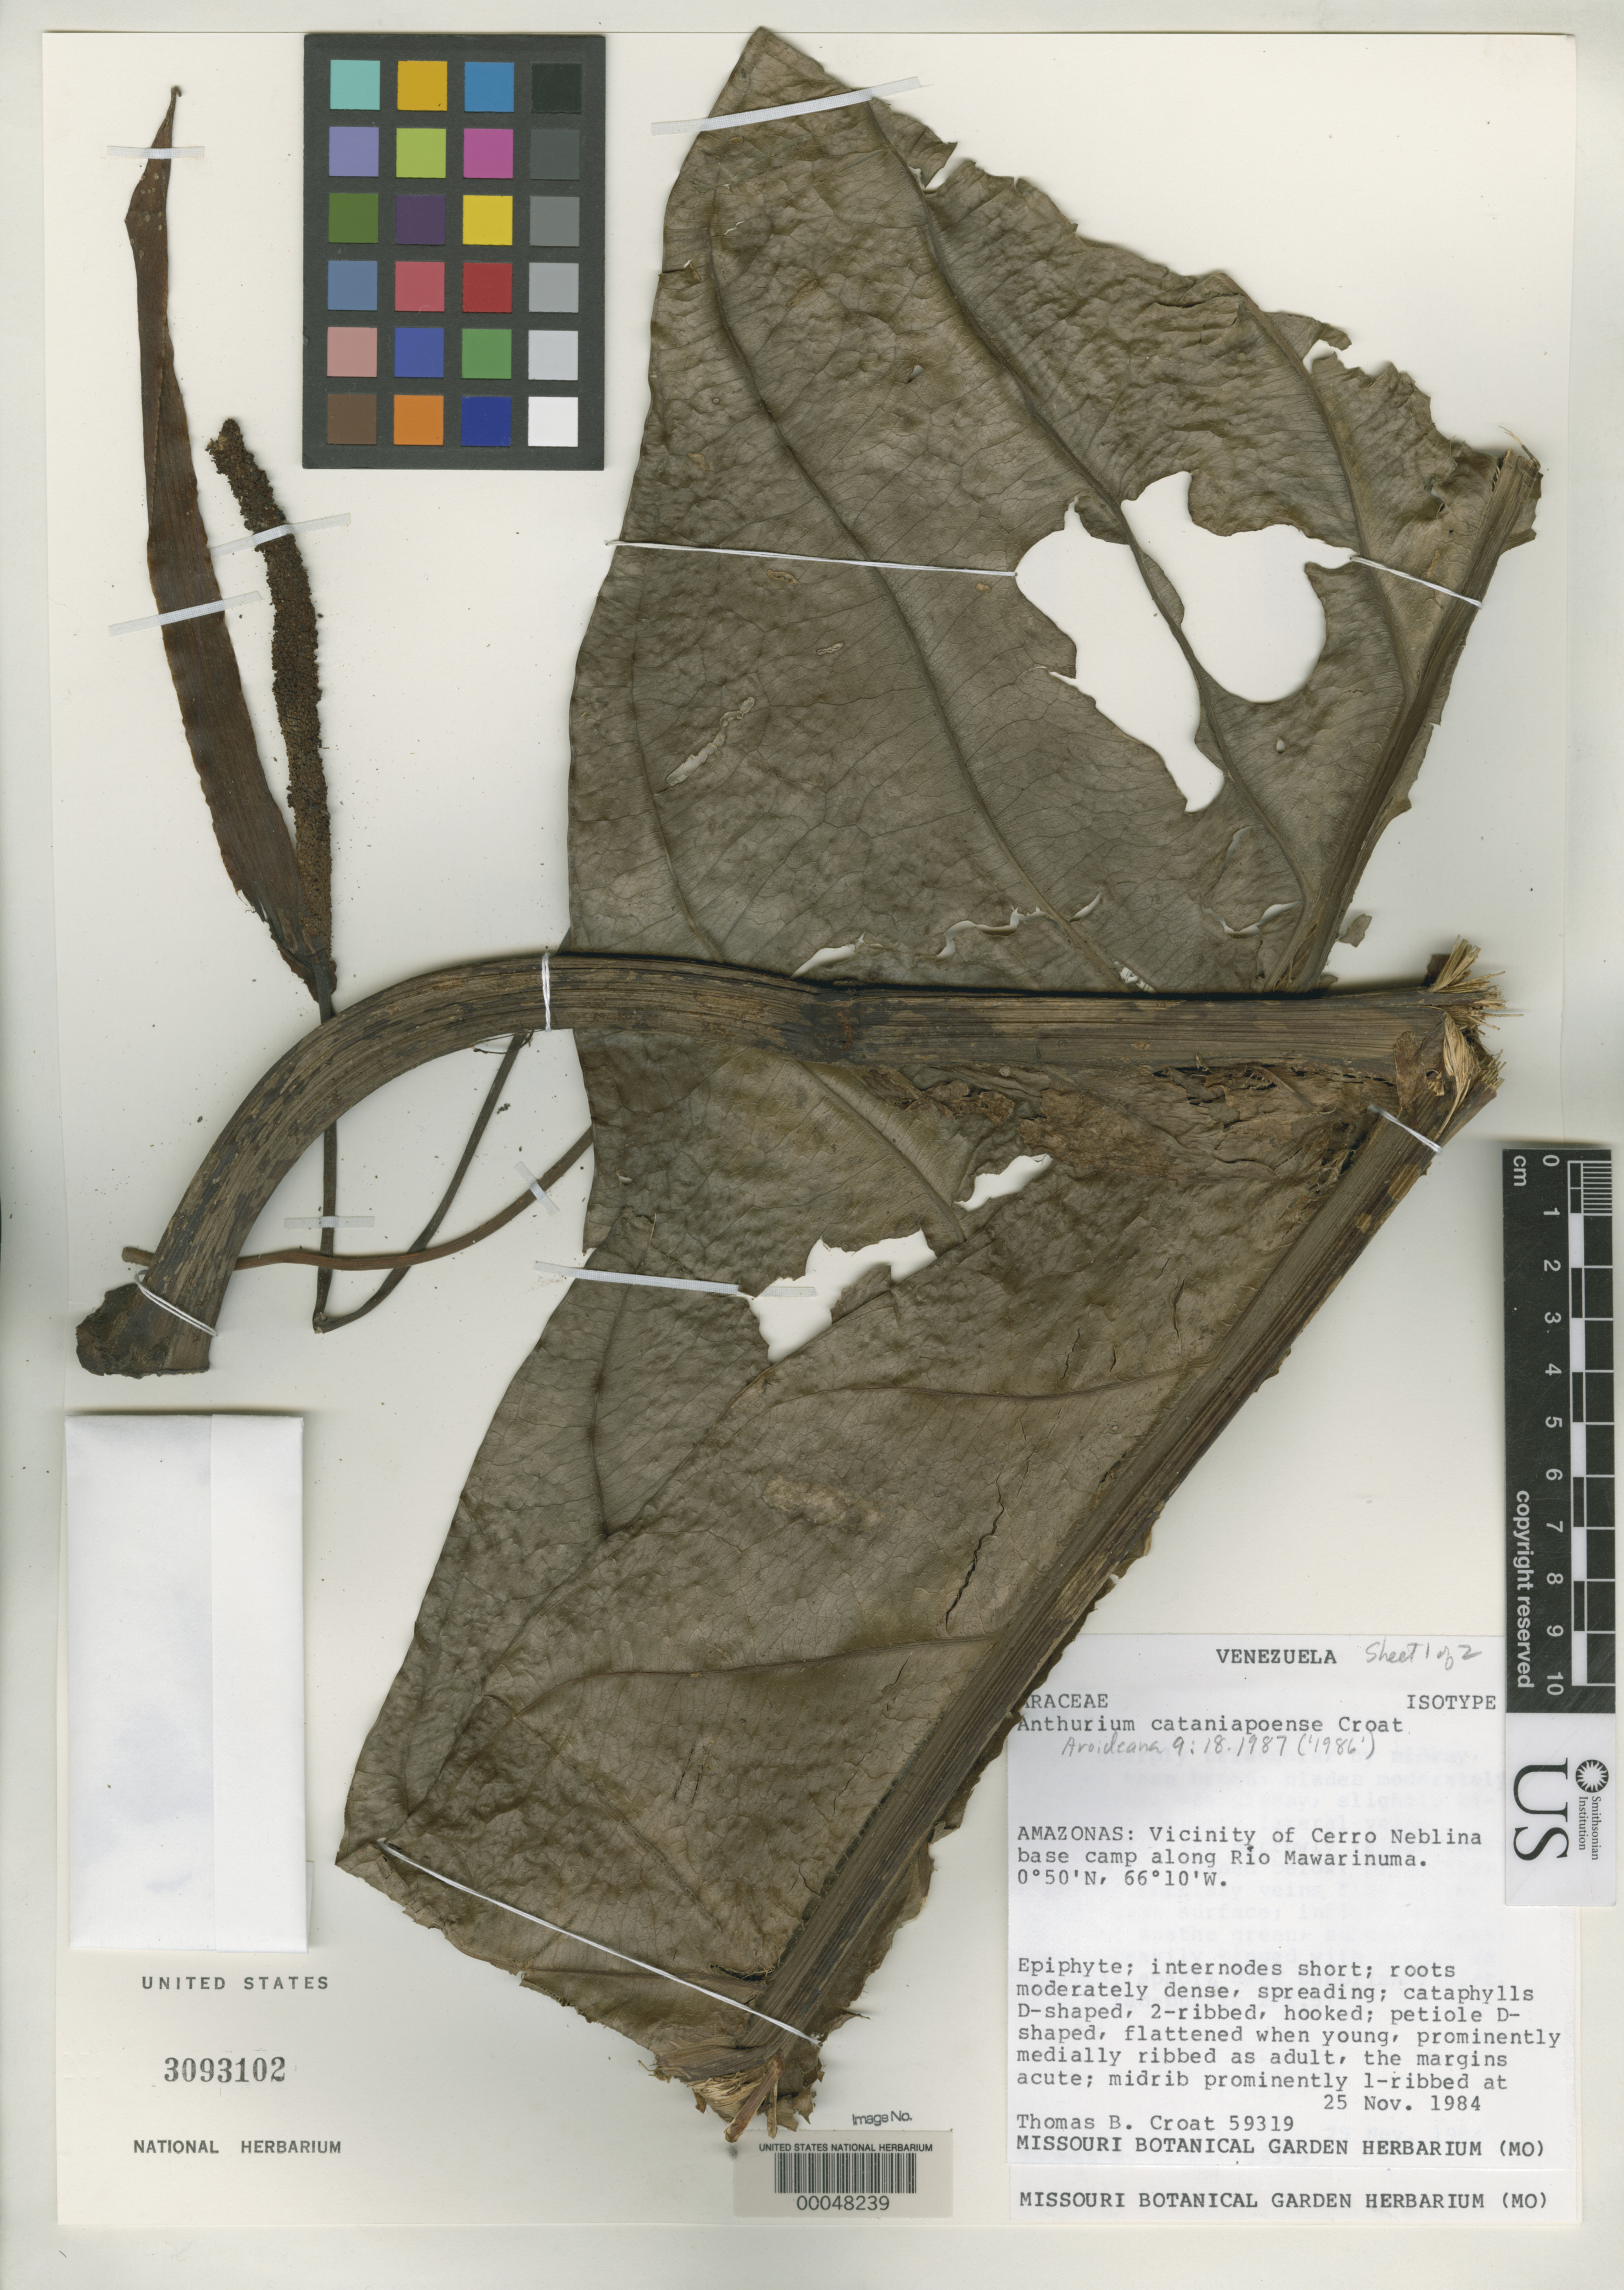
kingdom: Plantae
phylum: Tracheophyta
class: Liliopsida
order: Alismatales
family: Araceae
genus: Anthurium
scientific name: Anthurium cataniapoense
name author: Croat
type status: Isotype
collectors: T. B. Croat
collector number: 59319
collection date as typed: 25 Nov 1984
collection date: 1984-11-25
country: Venezuela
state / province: Amazonas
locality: Vicinity of Cerro Neblina base camp along Rio Mawarinuma.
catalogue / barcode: US 3093102